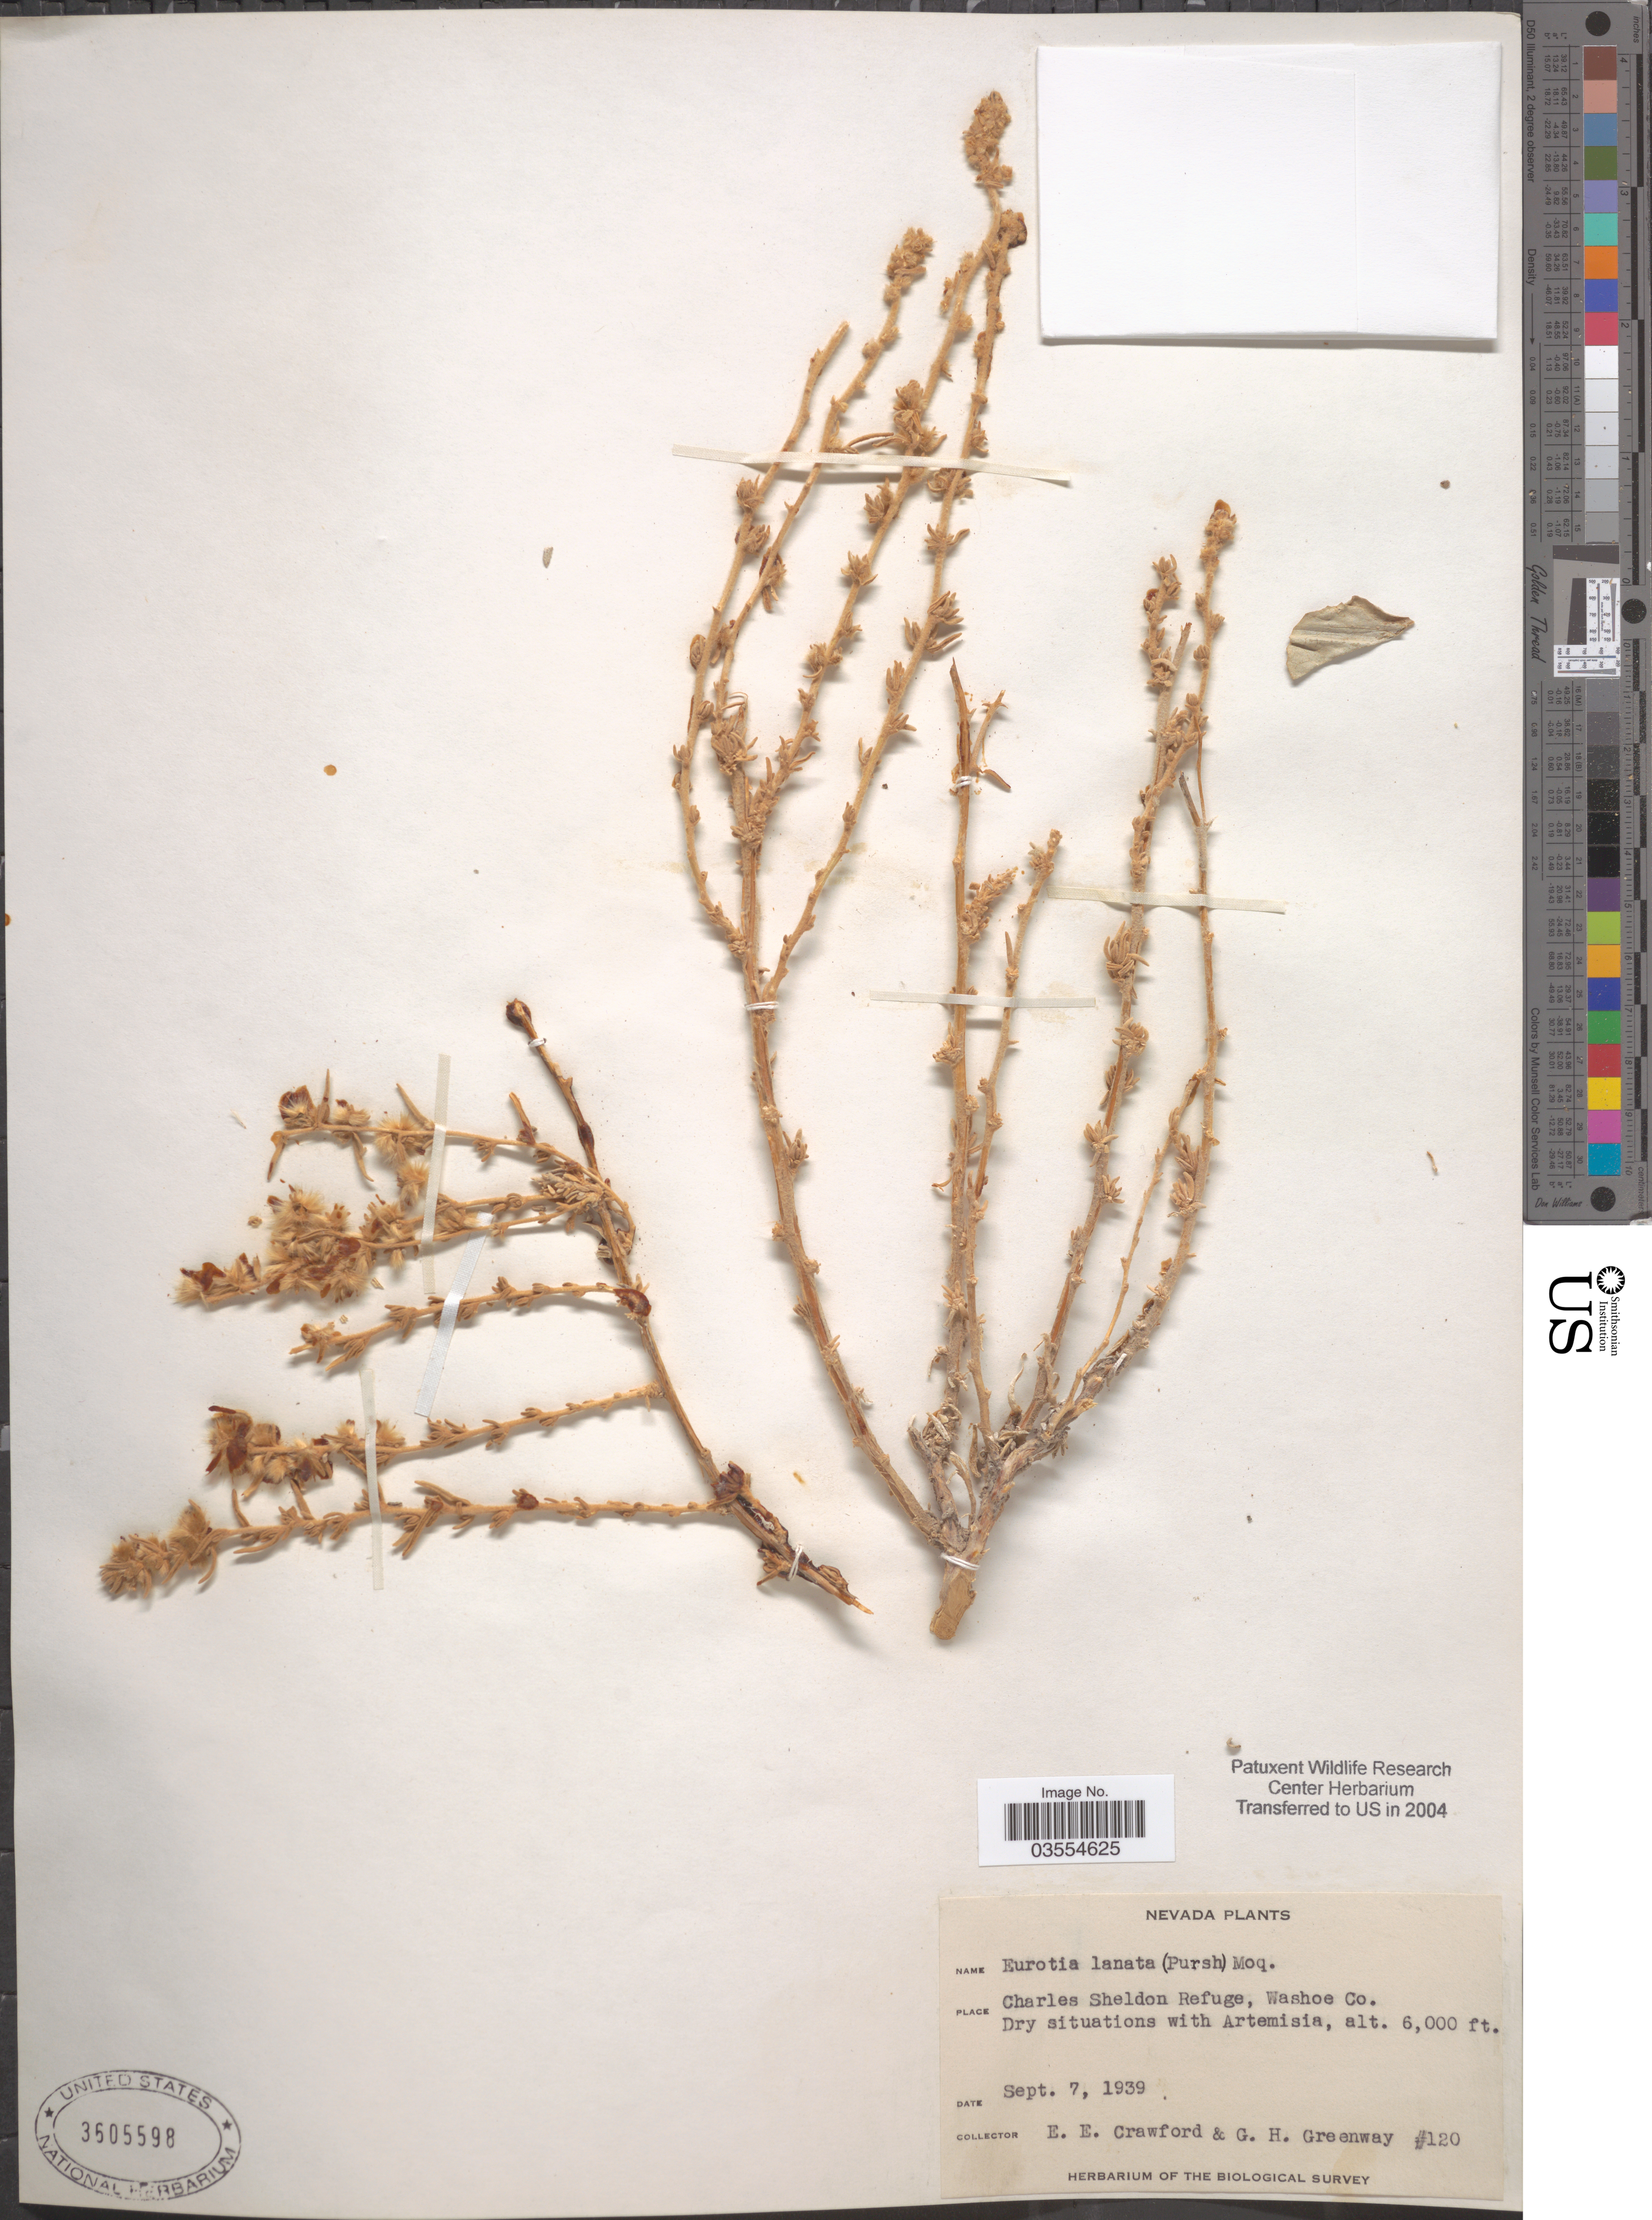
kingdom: Plantae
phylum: Tracheophyta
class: Magnoliopsida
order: Caryophyllales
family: Amaranthaceae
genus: Krascheninnikovia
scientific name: Krascheninnikovia lanata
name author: (Pursh) A. Meeuse & A.Smit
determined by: U.S. National Herbarium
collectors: E. Crawford & G. Greenway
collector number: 120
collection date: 1939-09-07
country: United States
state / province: Nevada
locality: Charles Sheldon Refuge, Washoe Co.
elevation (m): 1829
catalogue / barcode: US 3605598